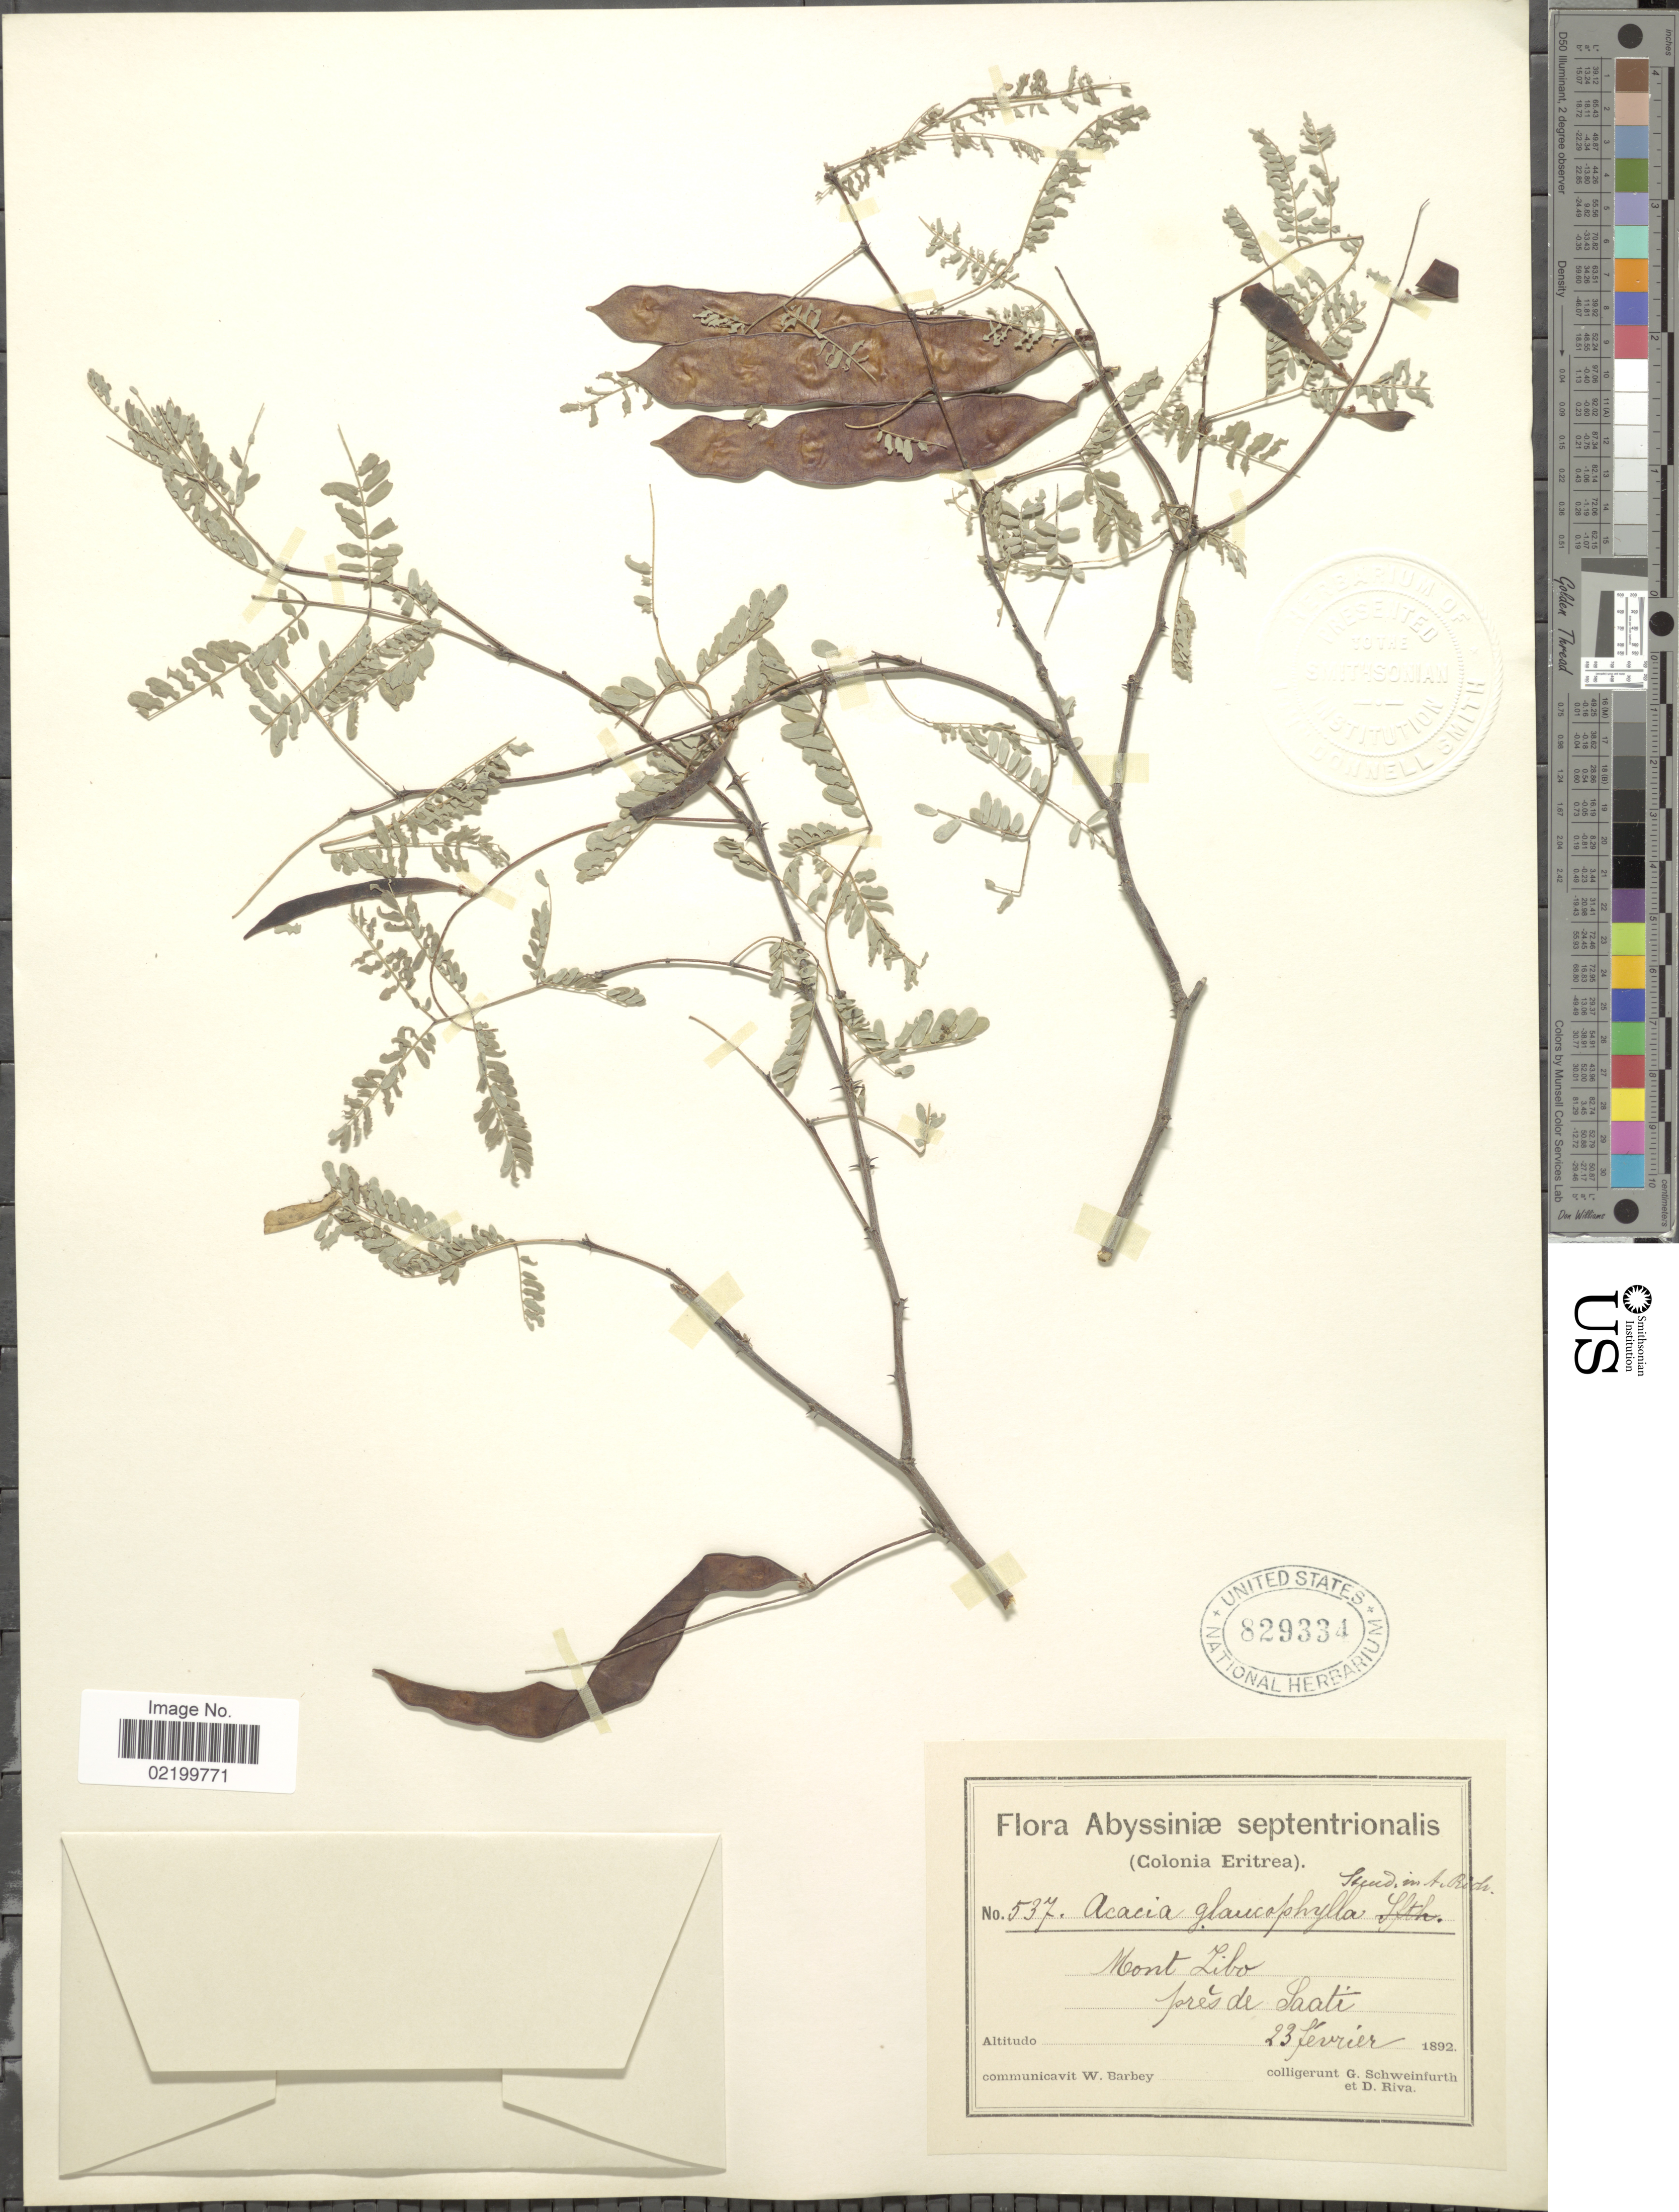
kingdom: Plantae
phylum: Tracheophyta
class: Magnoliopsida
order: Fabales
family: Fabaceae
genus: Senegalia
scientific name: Senegalia asak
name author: (Forssk.) Kyal. & Boatwr.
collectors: G. A. Schweinfurth (herbarium) & D. Riva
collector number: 537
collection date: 1892-02-23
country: Eritrea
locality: Abyssiniae. Mont Libo fores de Saati.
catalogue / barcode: US 829334